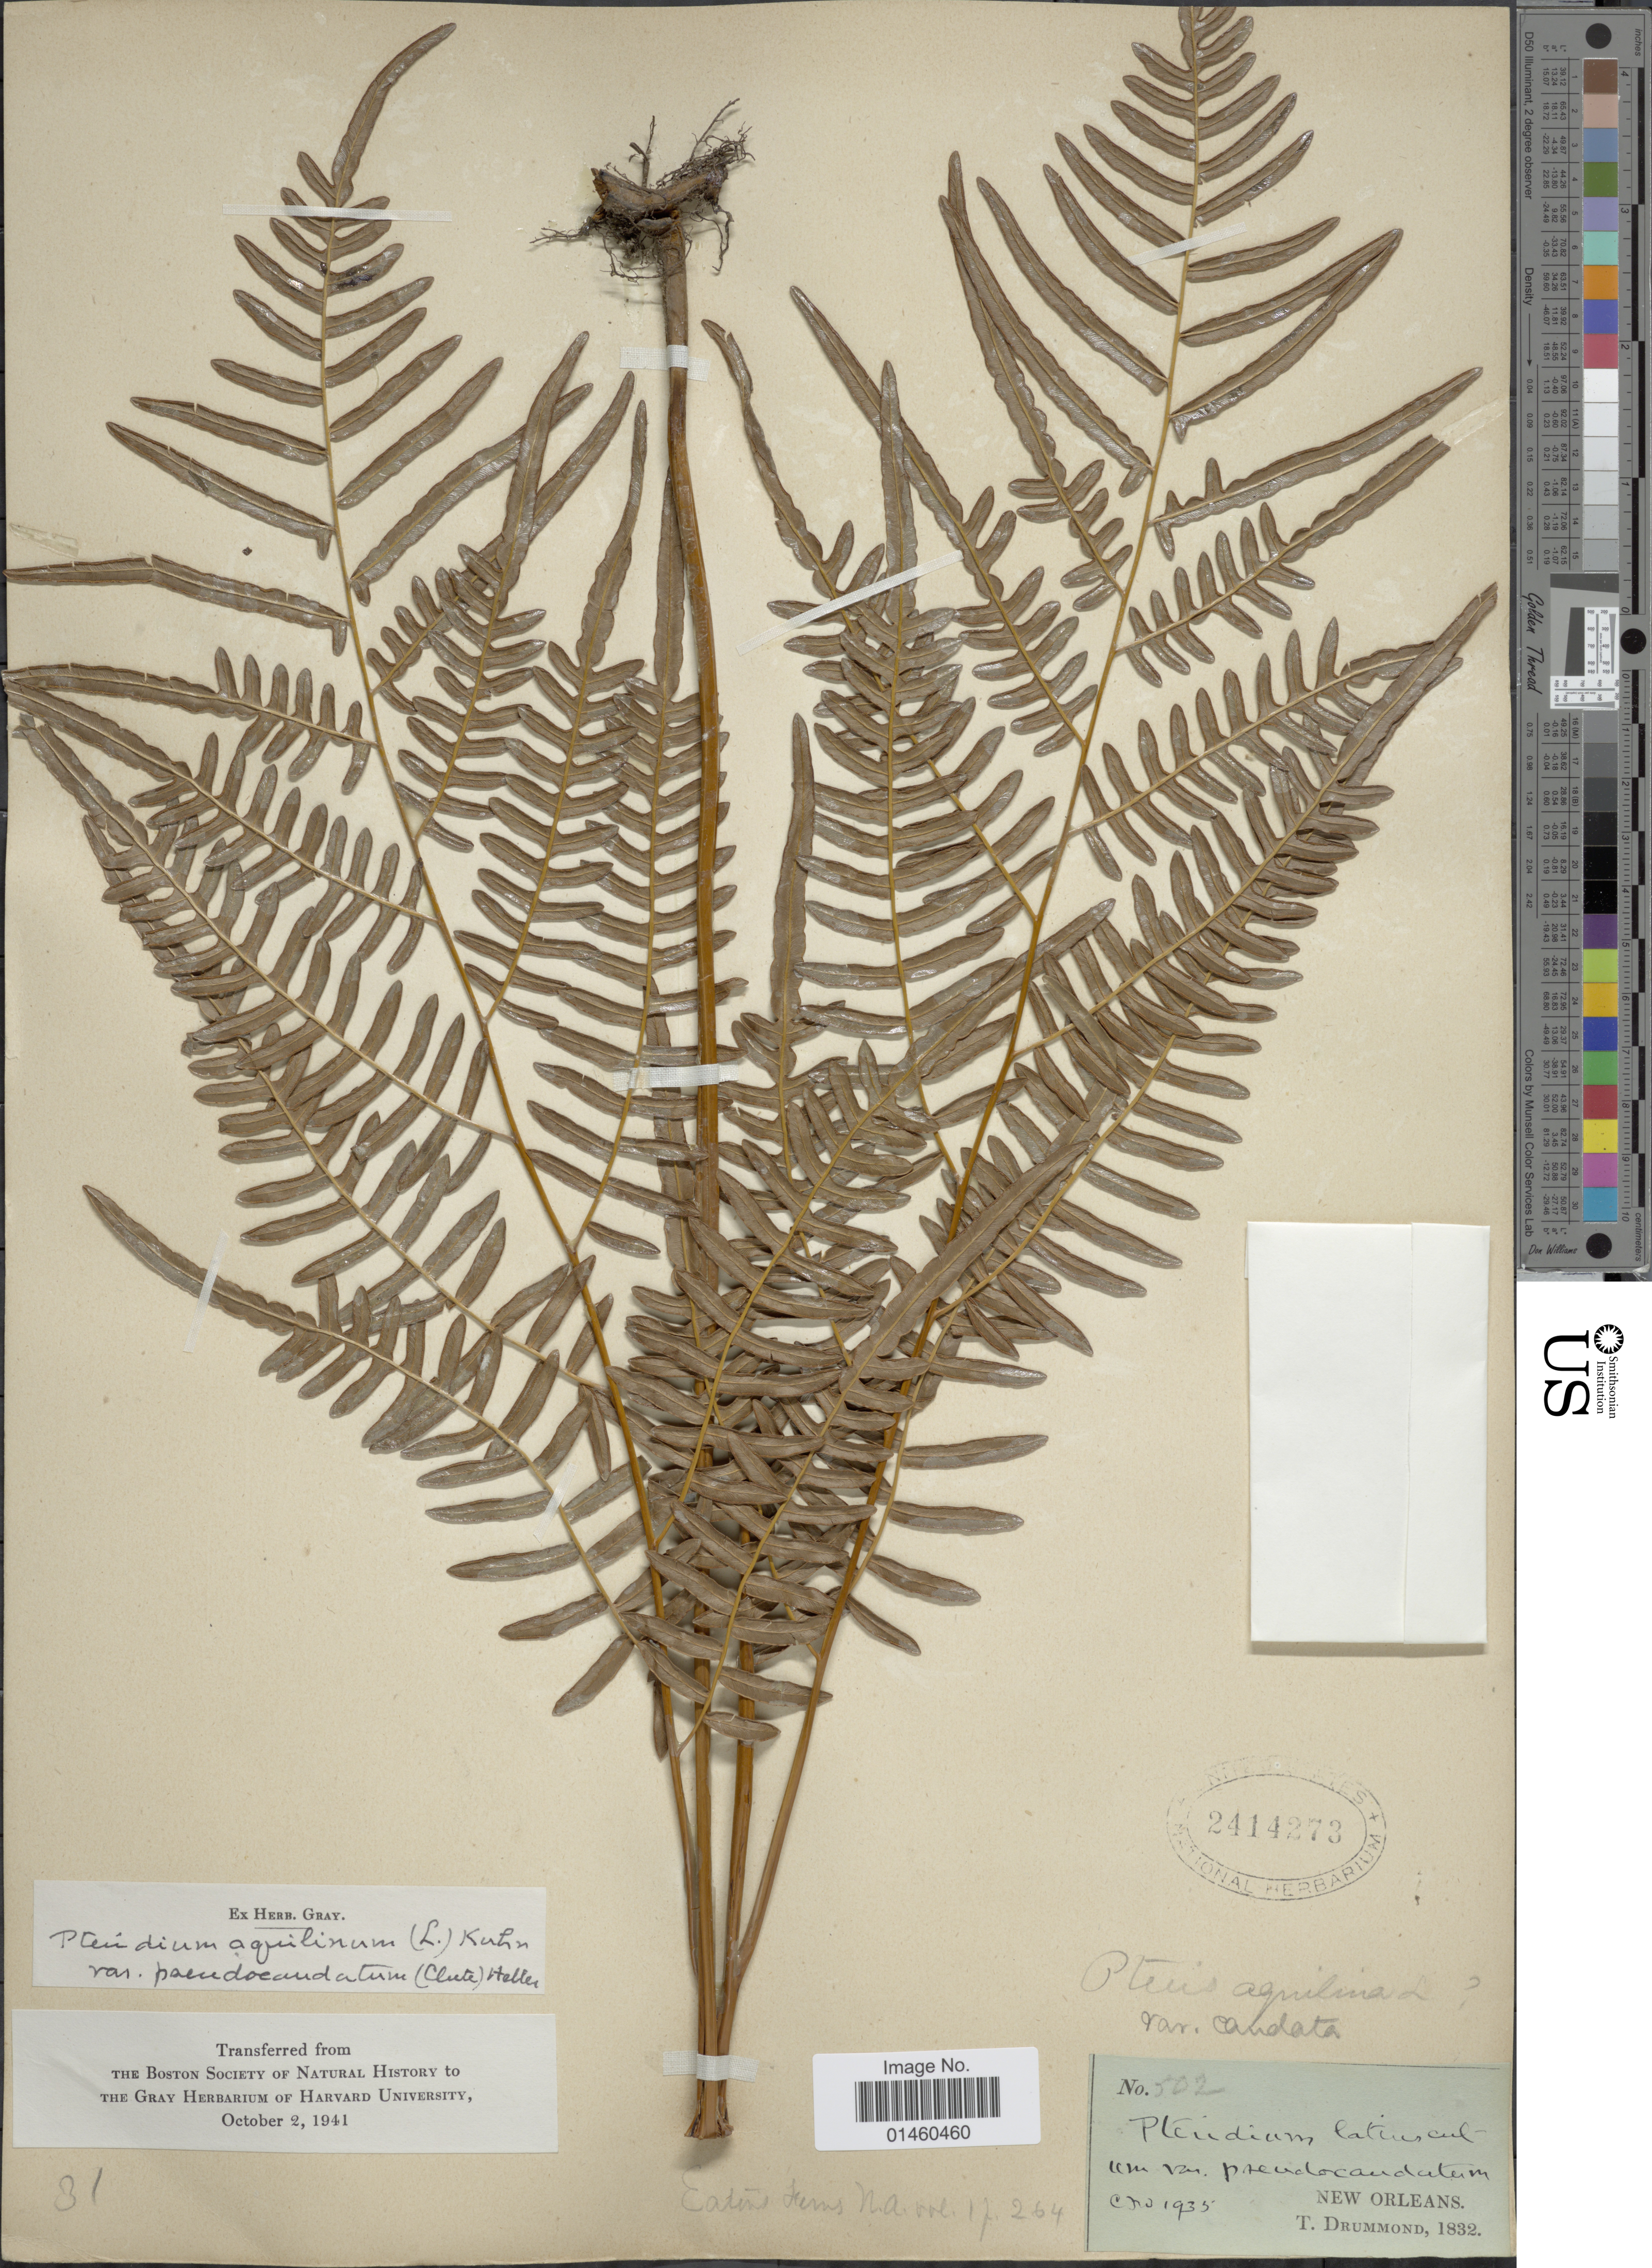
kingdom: Plantae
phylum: Tracheophyta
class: Polypodiopsida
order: Polypodiales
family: Dennstaedtiaceae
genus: Pteridium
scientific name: Pteridium aquilinum var. pseudocaudatum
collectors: T. Drummond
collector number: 502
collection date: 1832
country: United States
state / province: Louisiana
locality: New Orleans.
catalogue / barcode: US 2414273